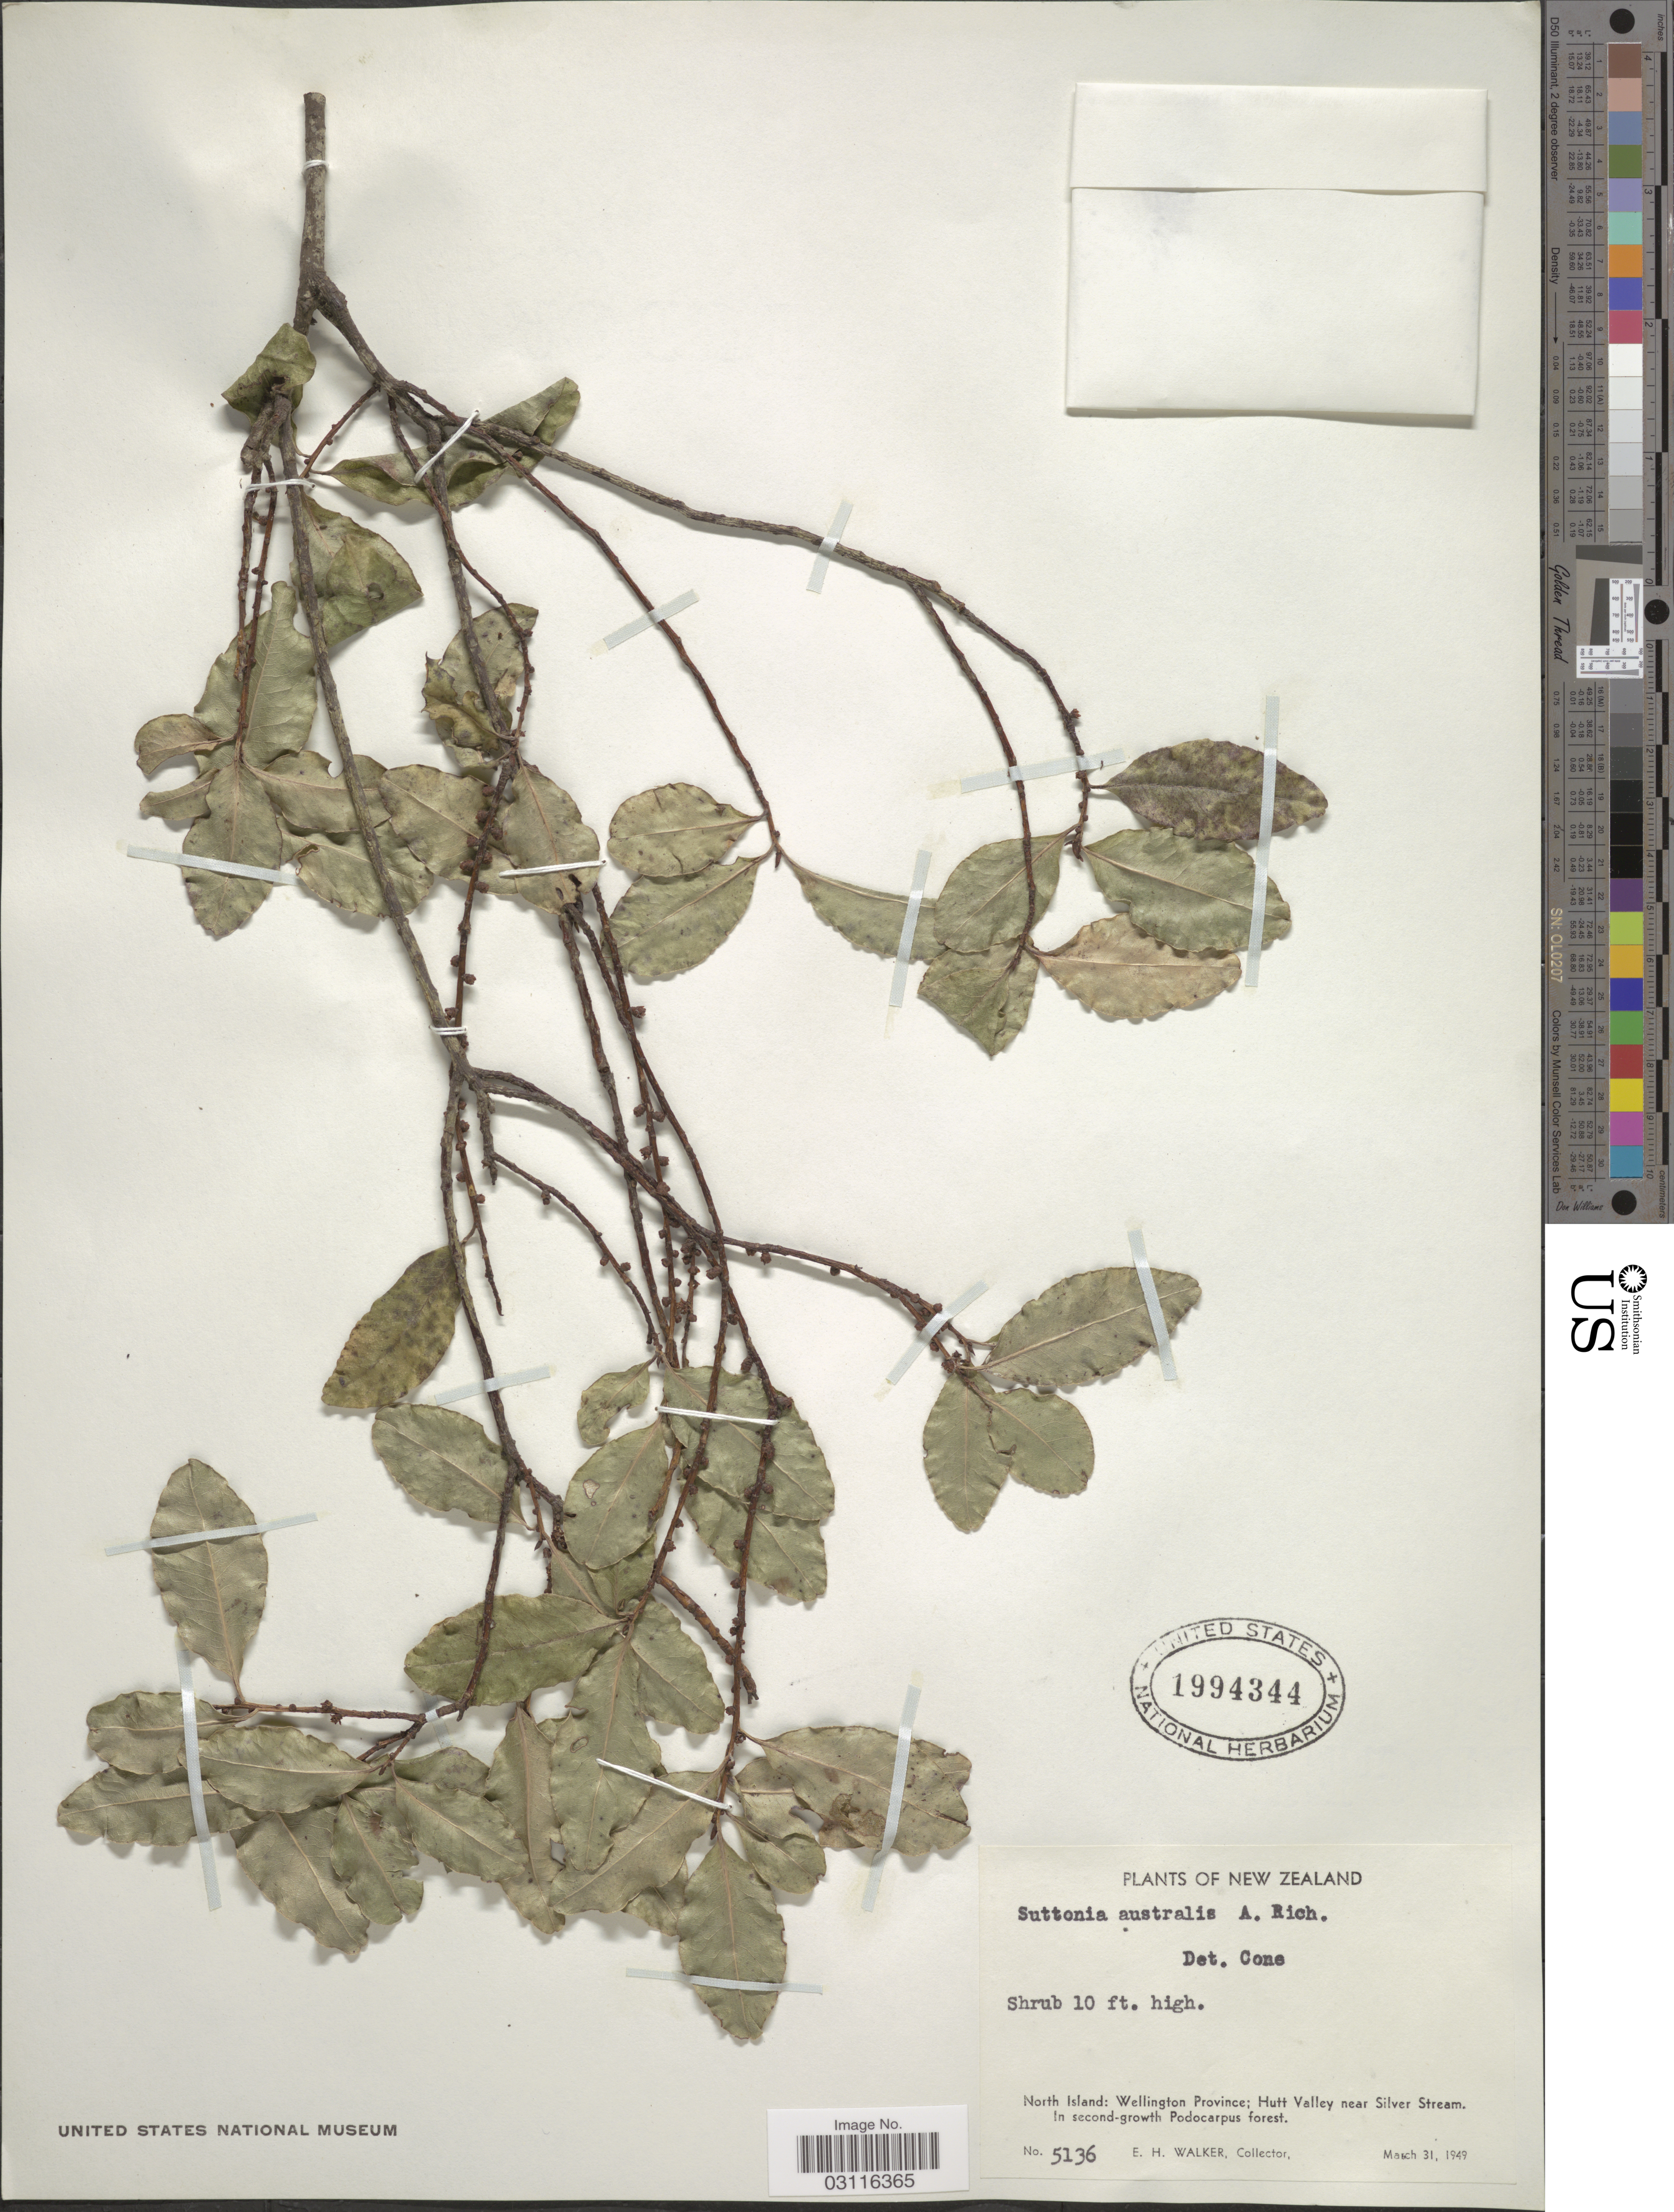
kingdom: Plantae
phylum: Tracheophyta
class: Magnoliopsida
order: Ericales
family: Primulaceae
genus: Suttonia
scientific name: Suttonia australis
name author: A. Rich.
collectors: E. H. Walker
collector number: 5136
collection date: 1949-03-31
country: New Zealand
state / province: Wellington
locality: North Island; Hutt Valley near Silver Stream.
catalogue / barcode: US 1994344